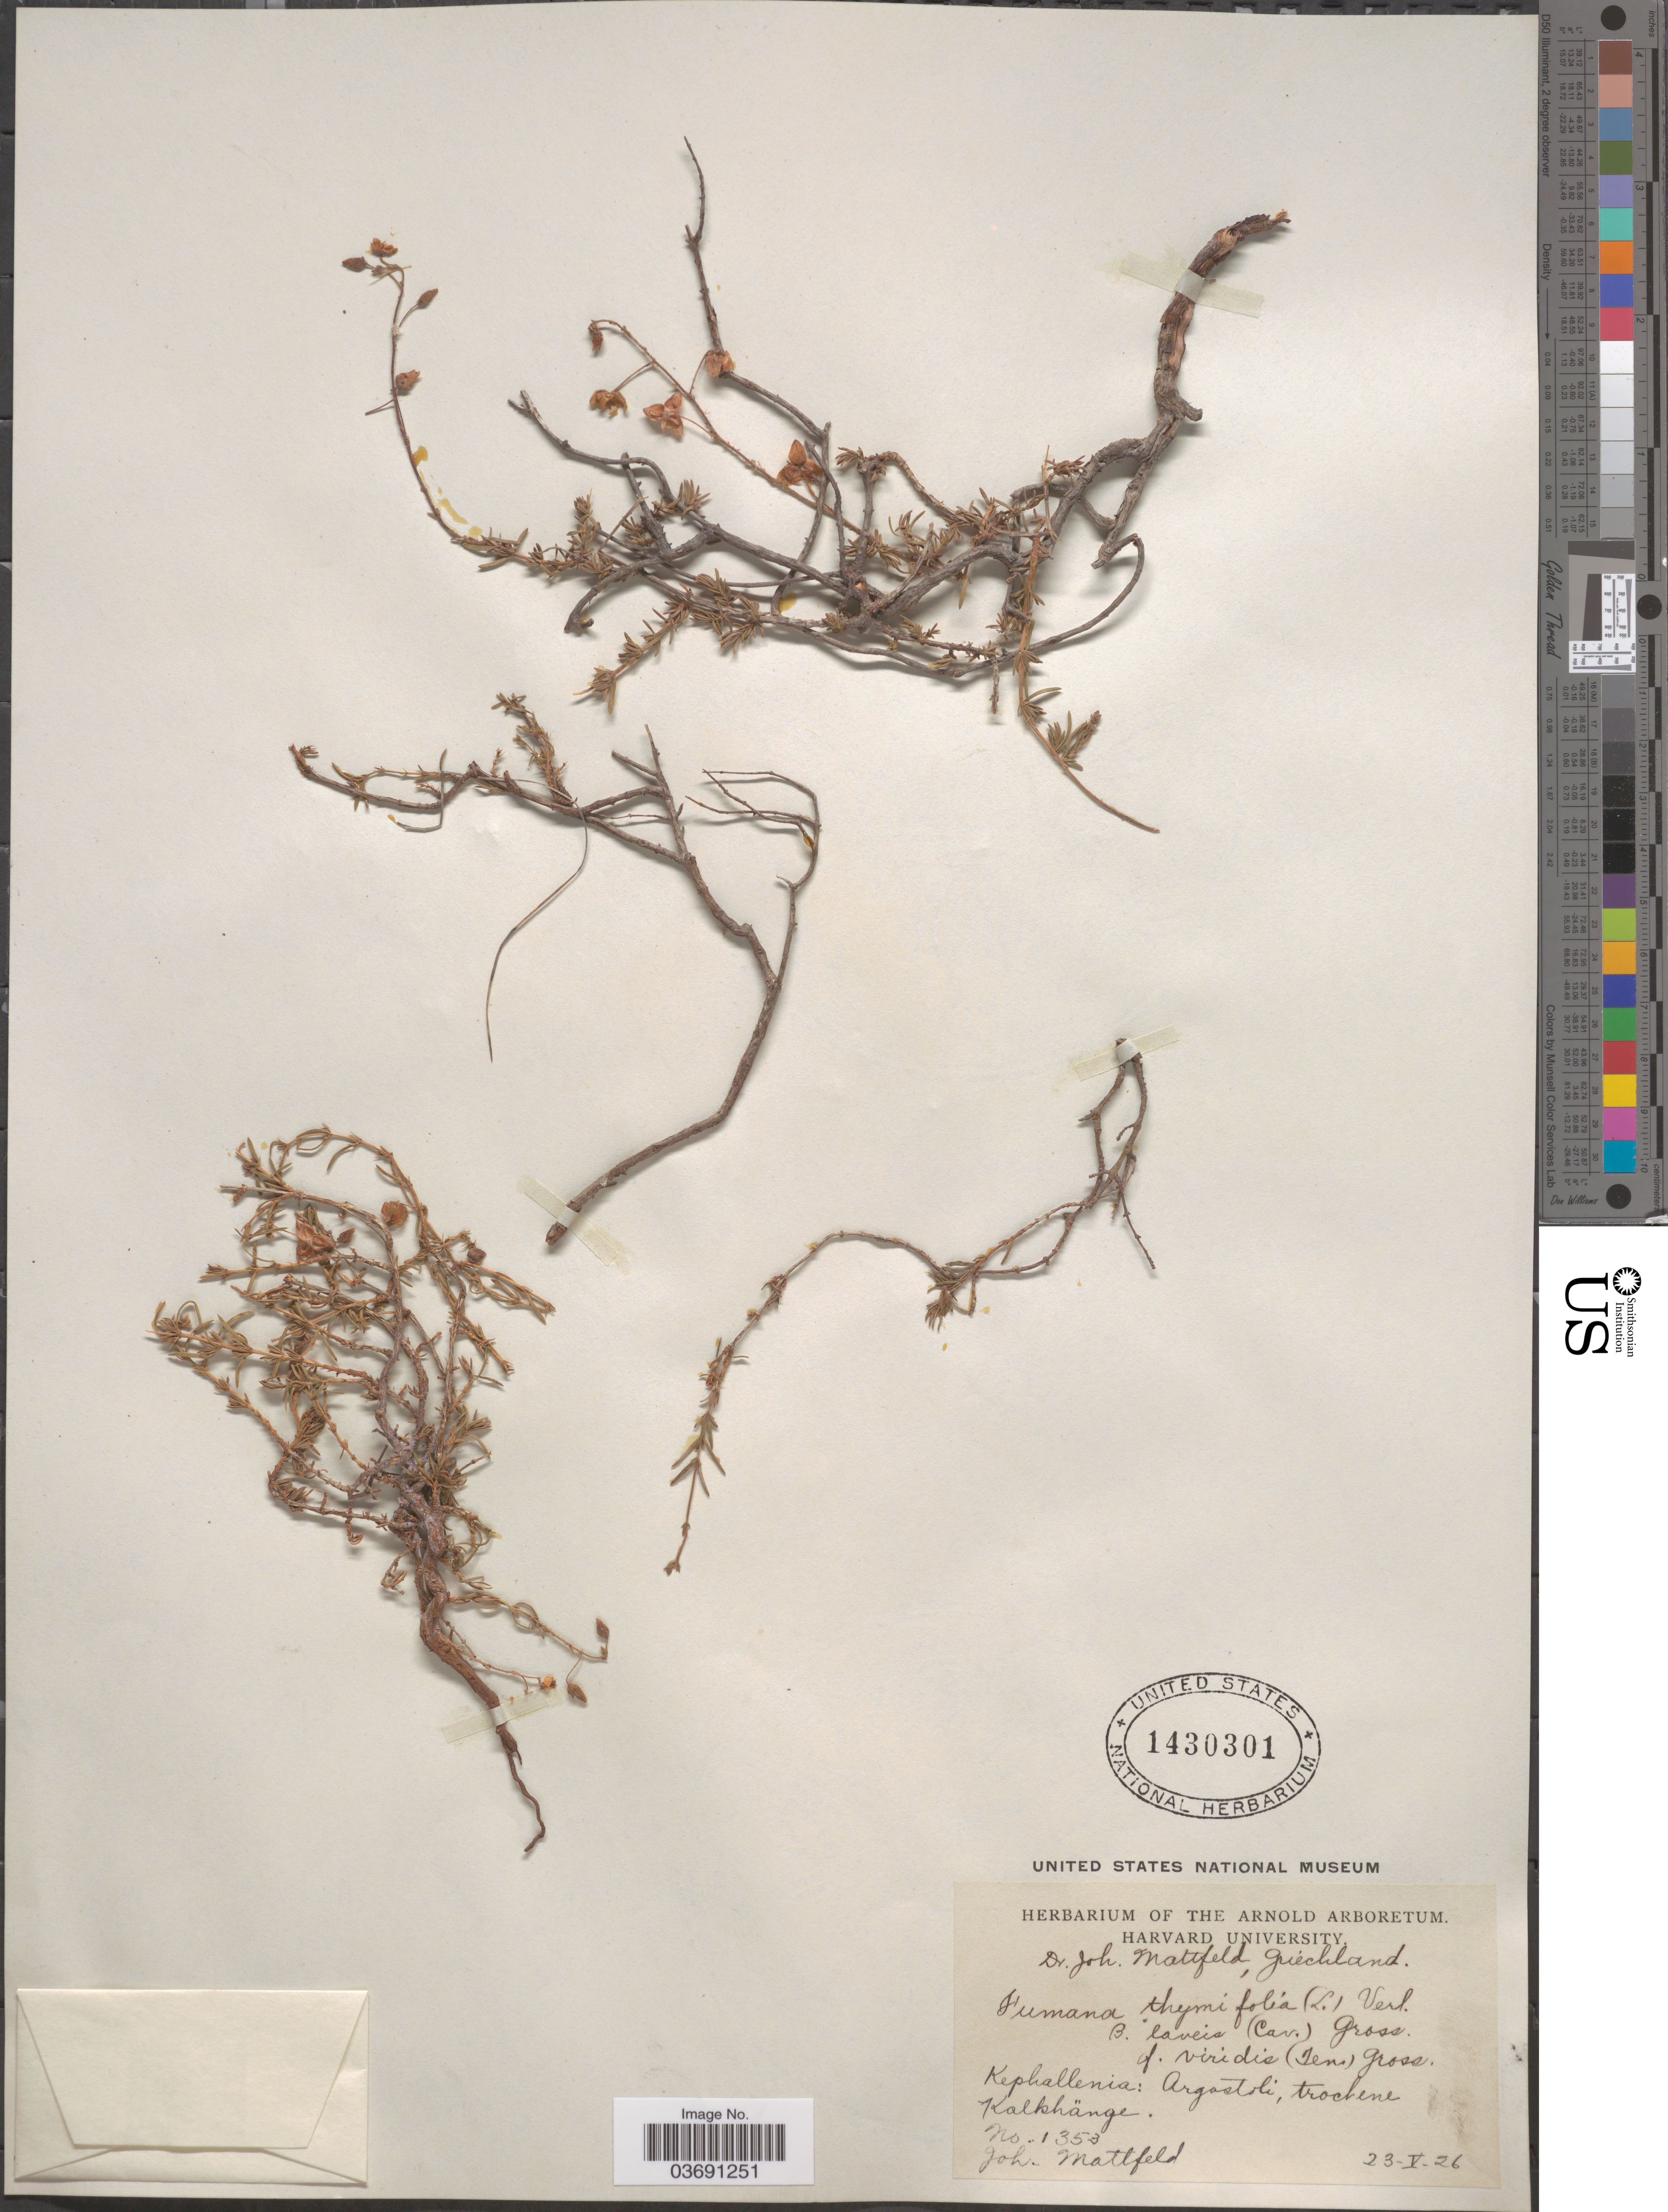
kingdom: Plantae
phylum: Tracheophyta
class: Magnoliopsida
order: Malvales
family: Cistaceae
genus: Fumana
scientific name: Fumana thymifolia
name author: (L.) Spach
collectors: J. Mattfeld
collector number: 1353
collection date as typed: Transcribed d/m/y: 23/5/26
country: Greece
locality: Kephallenia: Argostoli, trochene Kalkhänge.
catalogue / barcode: US 1430301